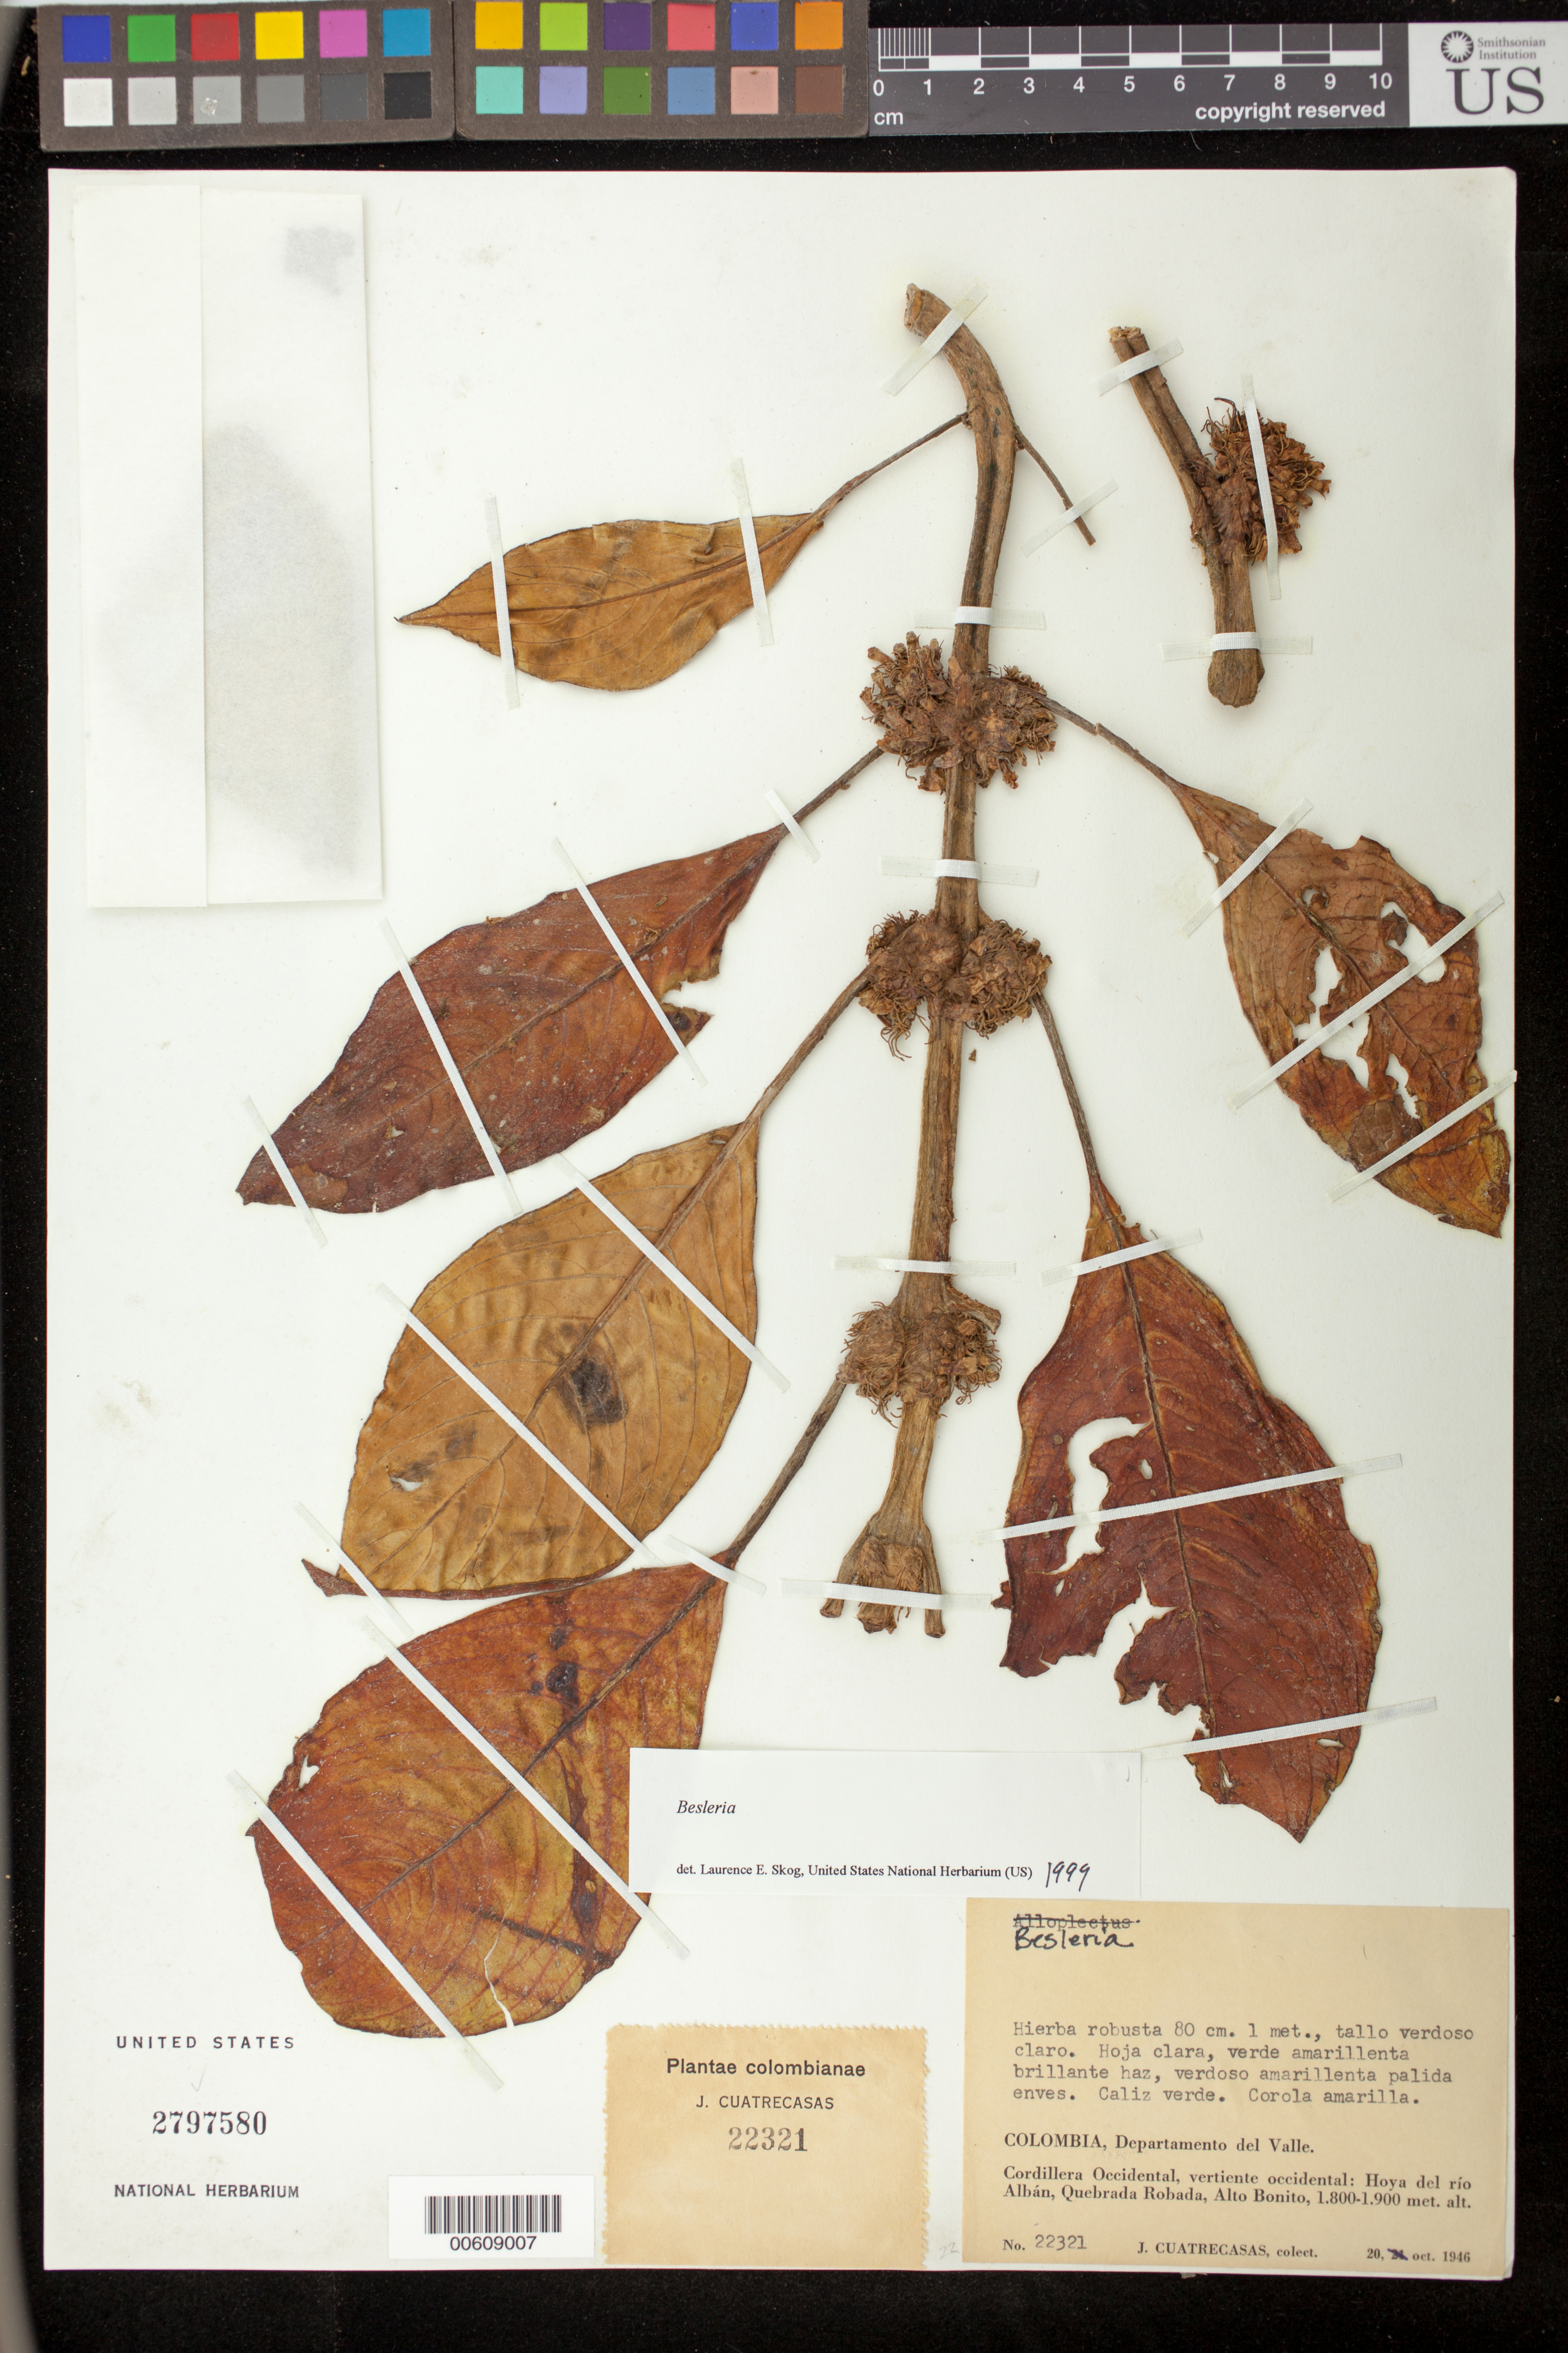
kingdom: Plantae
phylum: Tracheophyta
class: Magnoliopsida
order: Lamiales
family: Gesneriaceae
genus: Besleria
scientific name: Besleria sp.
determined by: Skog, Laurence E.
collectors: J. Cuatrecasas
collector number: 22321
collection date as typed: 20 Oct 1946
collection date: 1946-10-20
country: Colombia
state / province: Valle del Cauca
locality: Departamento del Valle. Cordillera Occidental, vertiente occidental: Hoya del río Albán, Quebrada Robada, Alto Bonito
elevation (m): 1800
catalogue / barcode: US 2797580